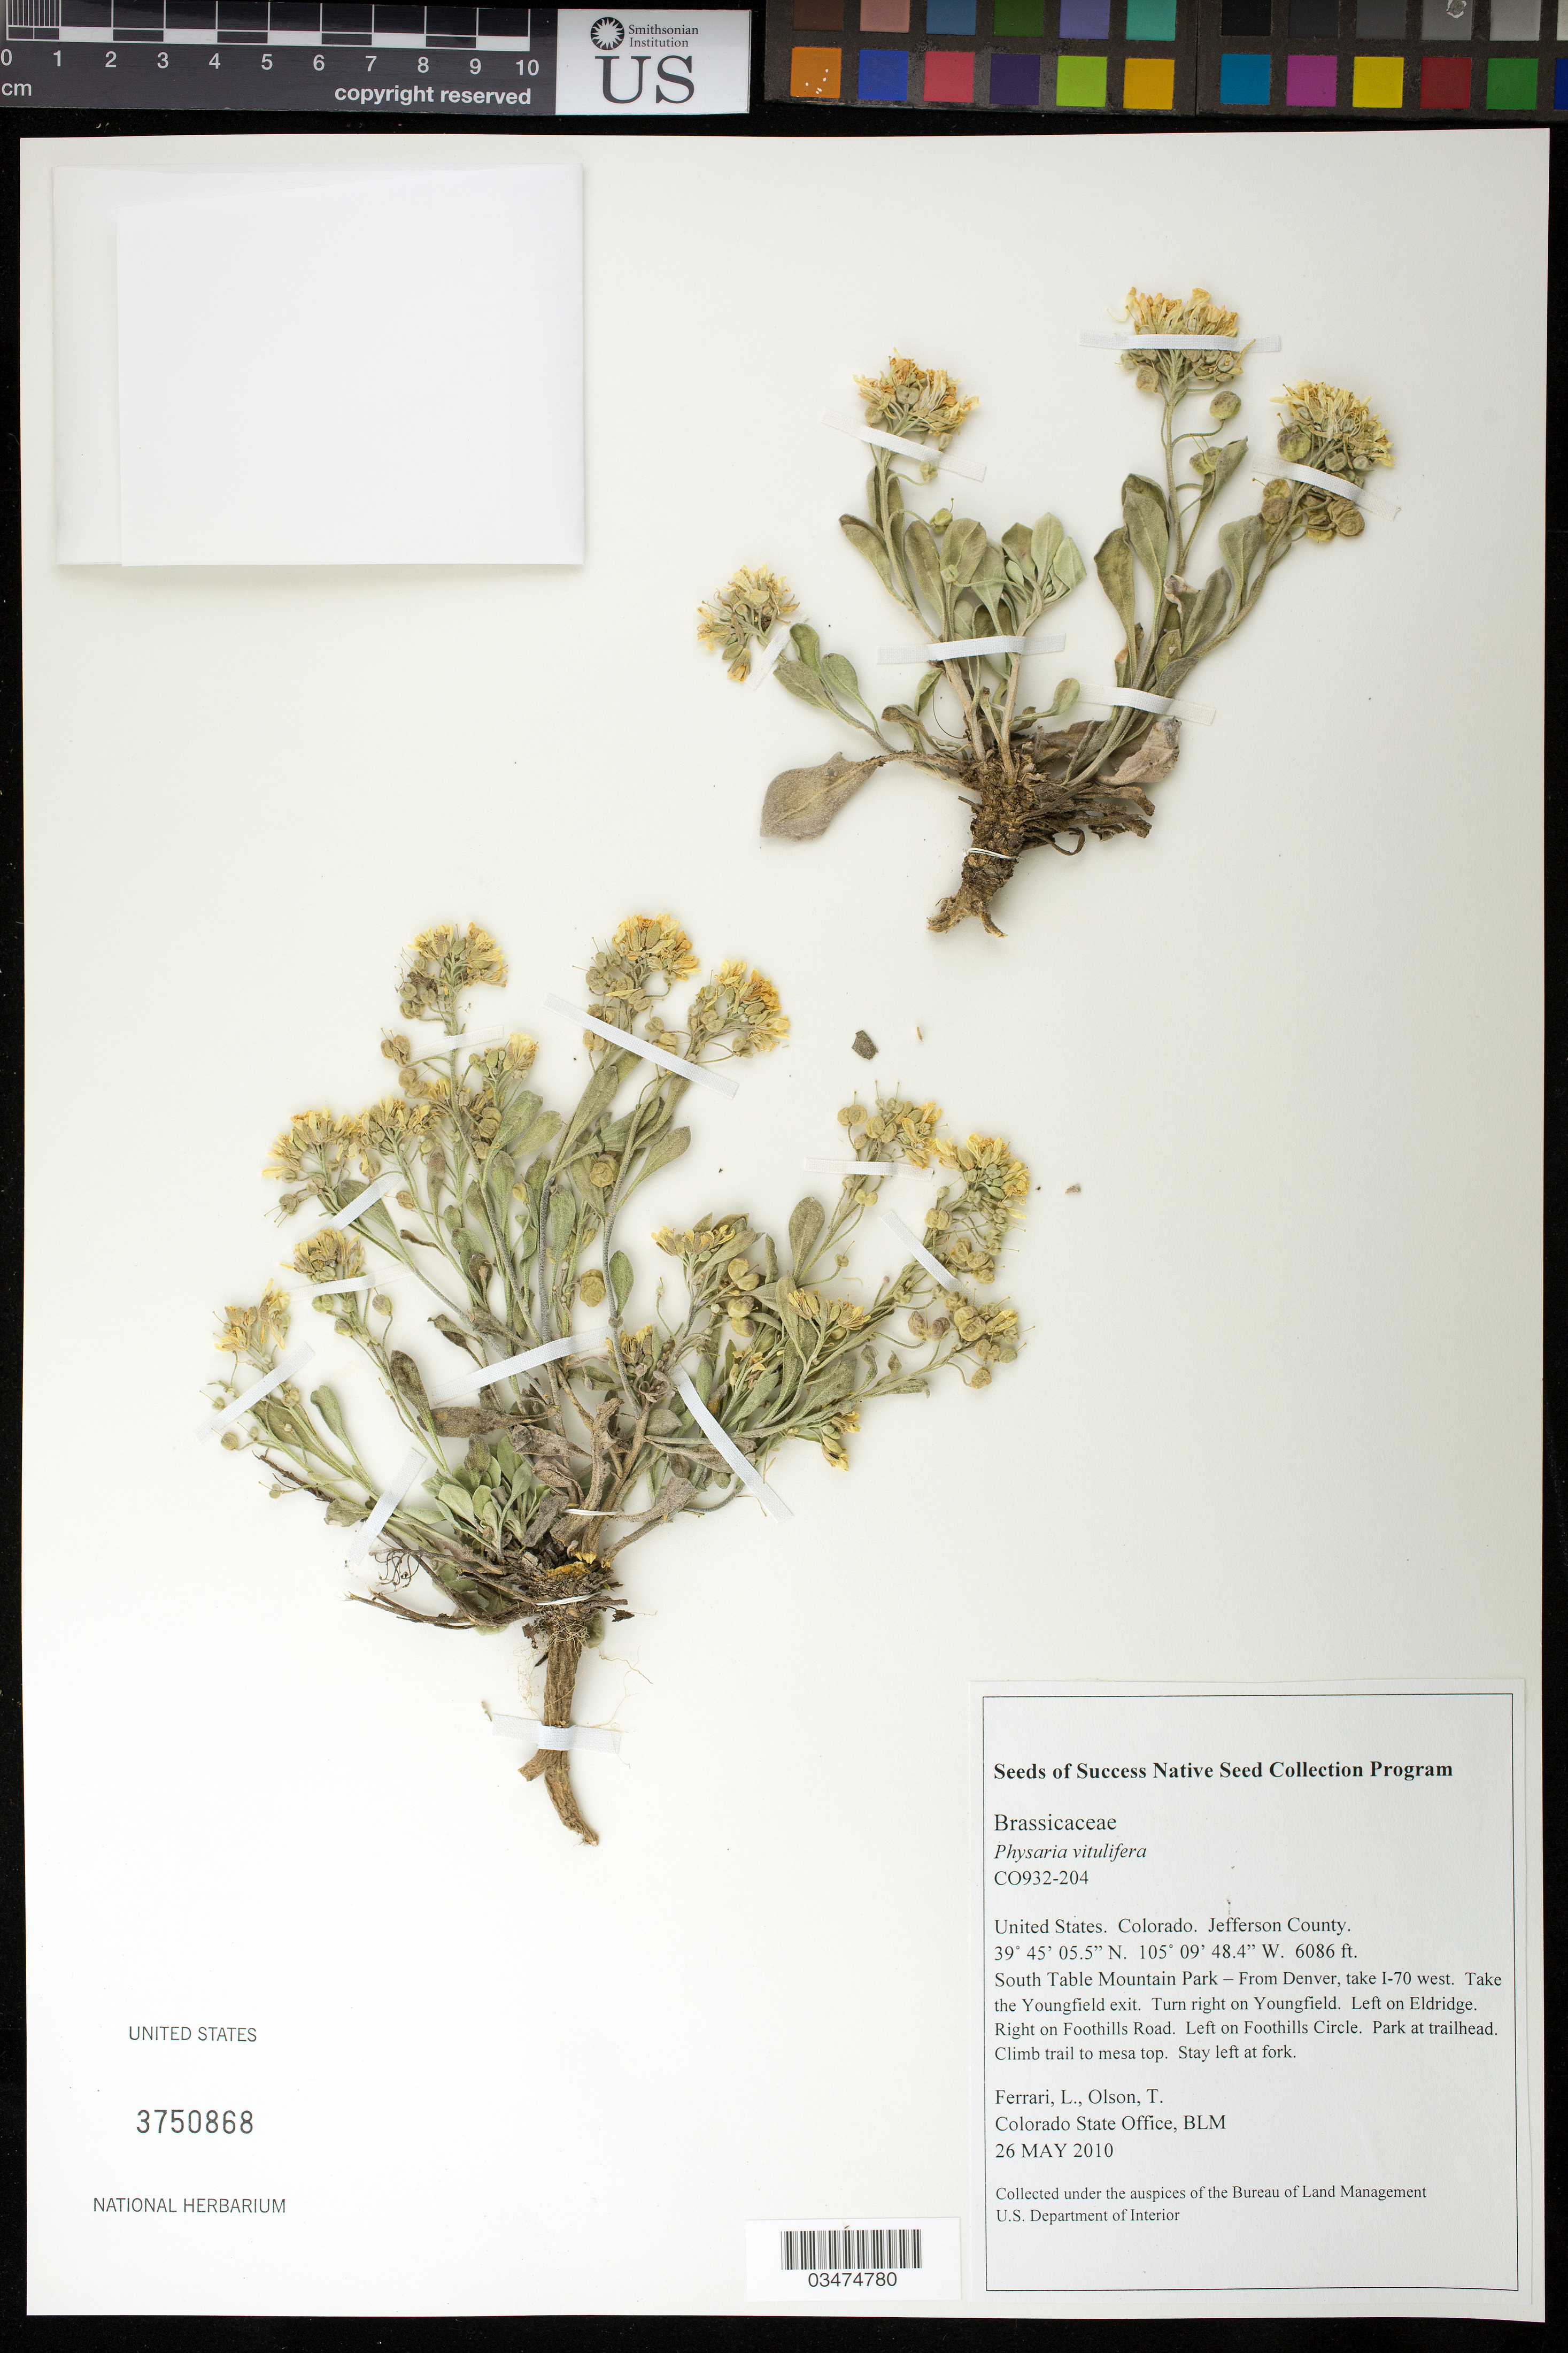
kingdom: Plantae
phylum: Tracheophyta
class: Magnoliopsida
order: Brassicales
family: Brassicaceae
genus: Physaria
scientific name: Physaria vitulifera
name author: Rydb.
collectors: L. Ferrari & T. Olson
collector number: CO932-204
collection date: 2010-05-26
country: United States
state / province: Colorado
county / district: Jefferson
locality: South Table Mountain Park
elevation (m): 1855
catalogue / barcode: US 3750686